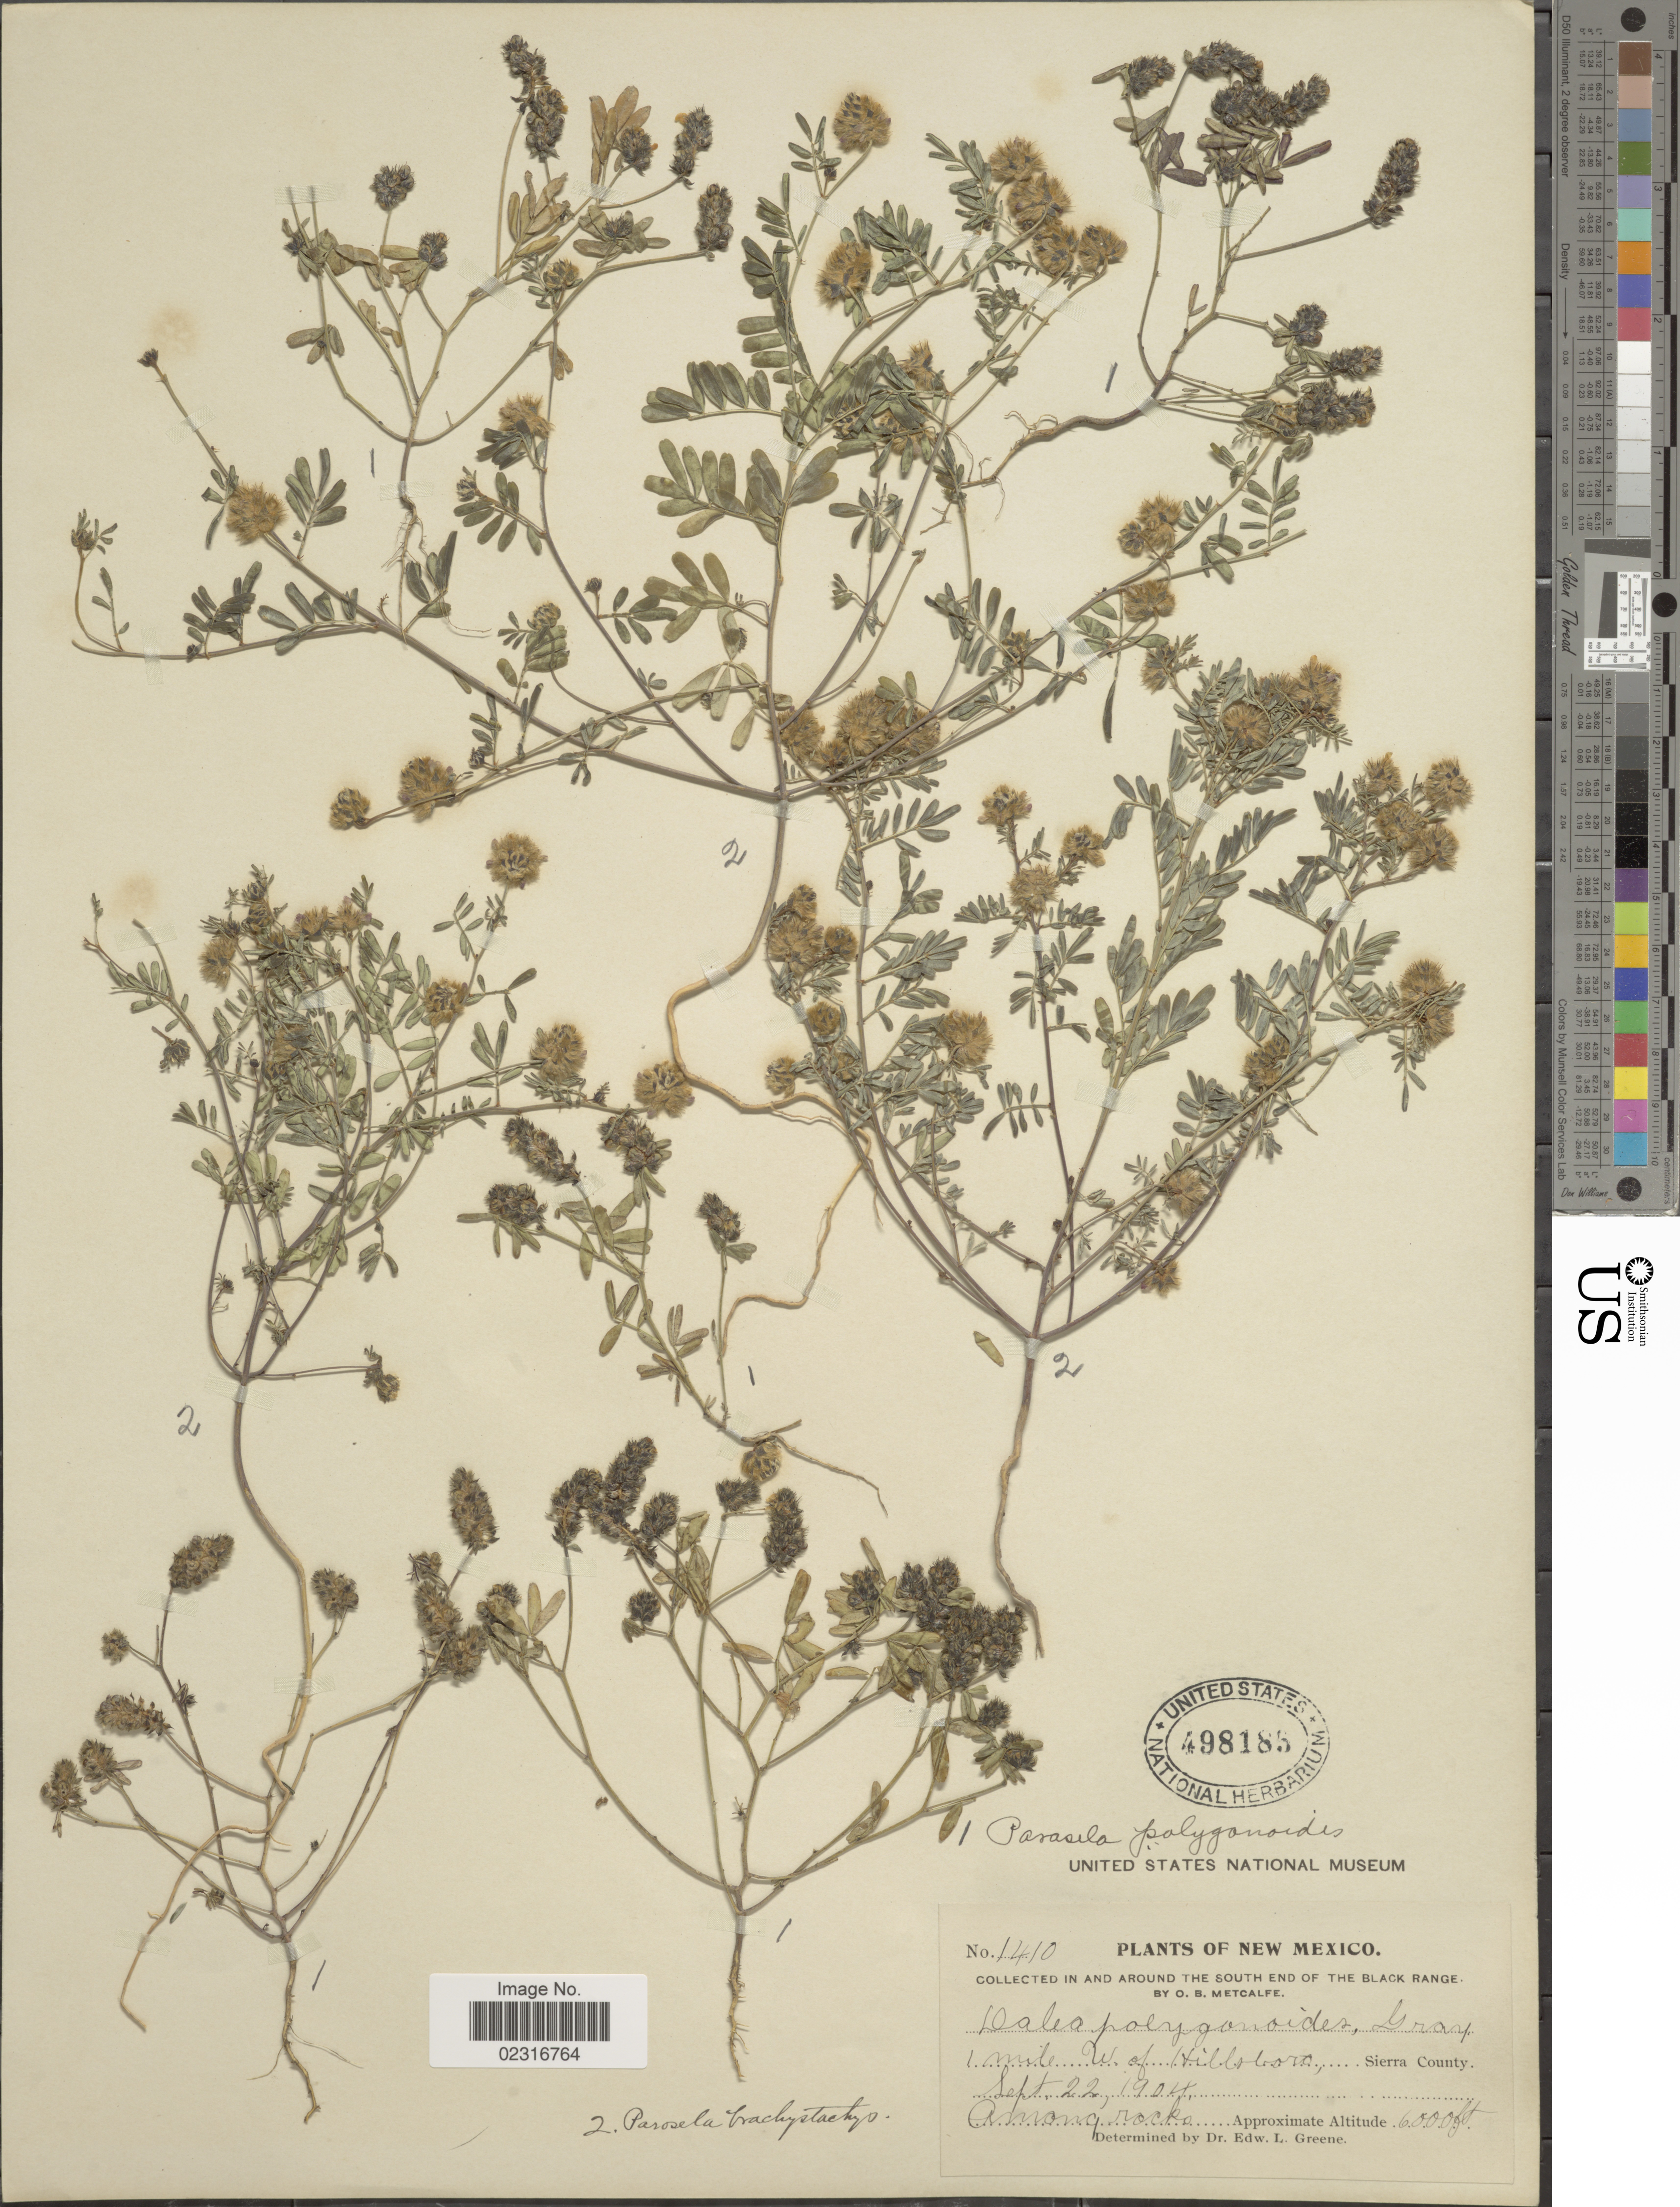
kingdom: Plantae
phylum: Tracheophyta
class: Magnoliopsida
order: Fabales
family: Fabaceae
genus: Dalea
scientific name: Dalea brachystachys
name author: A. Gray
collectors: O. B. Metcalfe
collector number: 1410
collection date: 1904-09-22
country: United States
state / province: New Mexico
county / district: Sierra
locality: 1 mile W. of Hillsboro, south end of the Black Range, Sierra County.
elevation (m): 1829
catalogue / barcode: US 498183